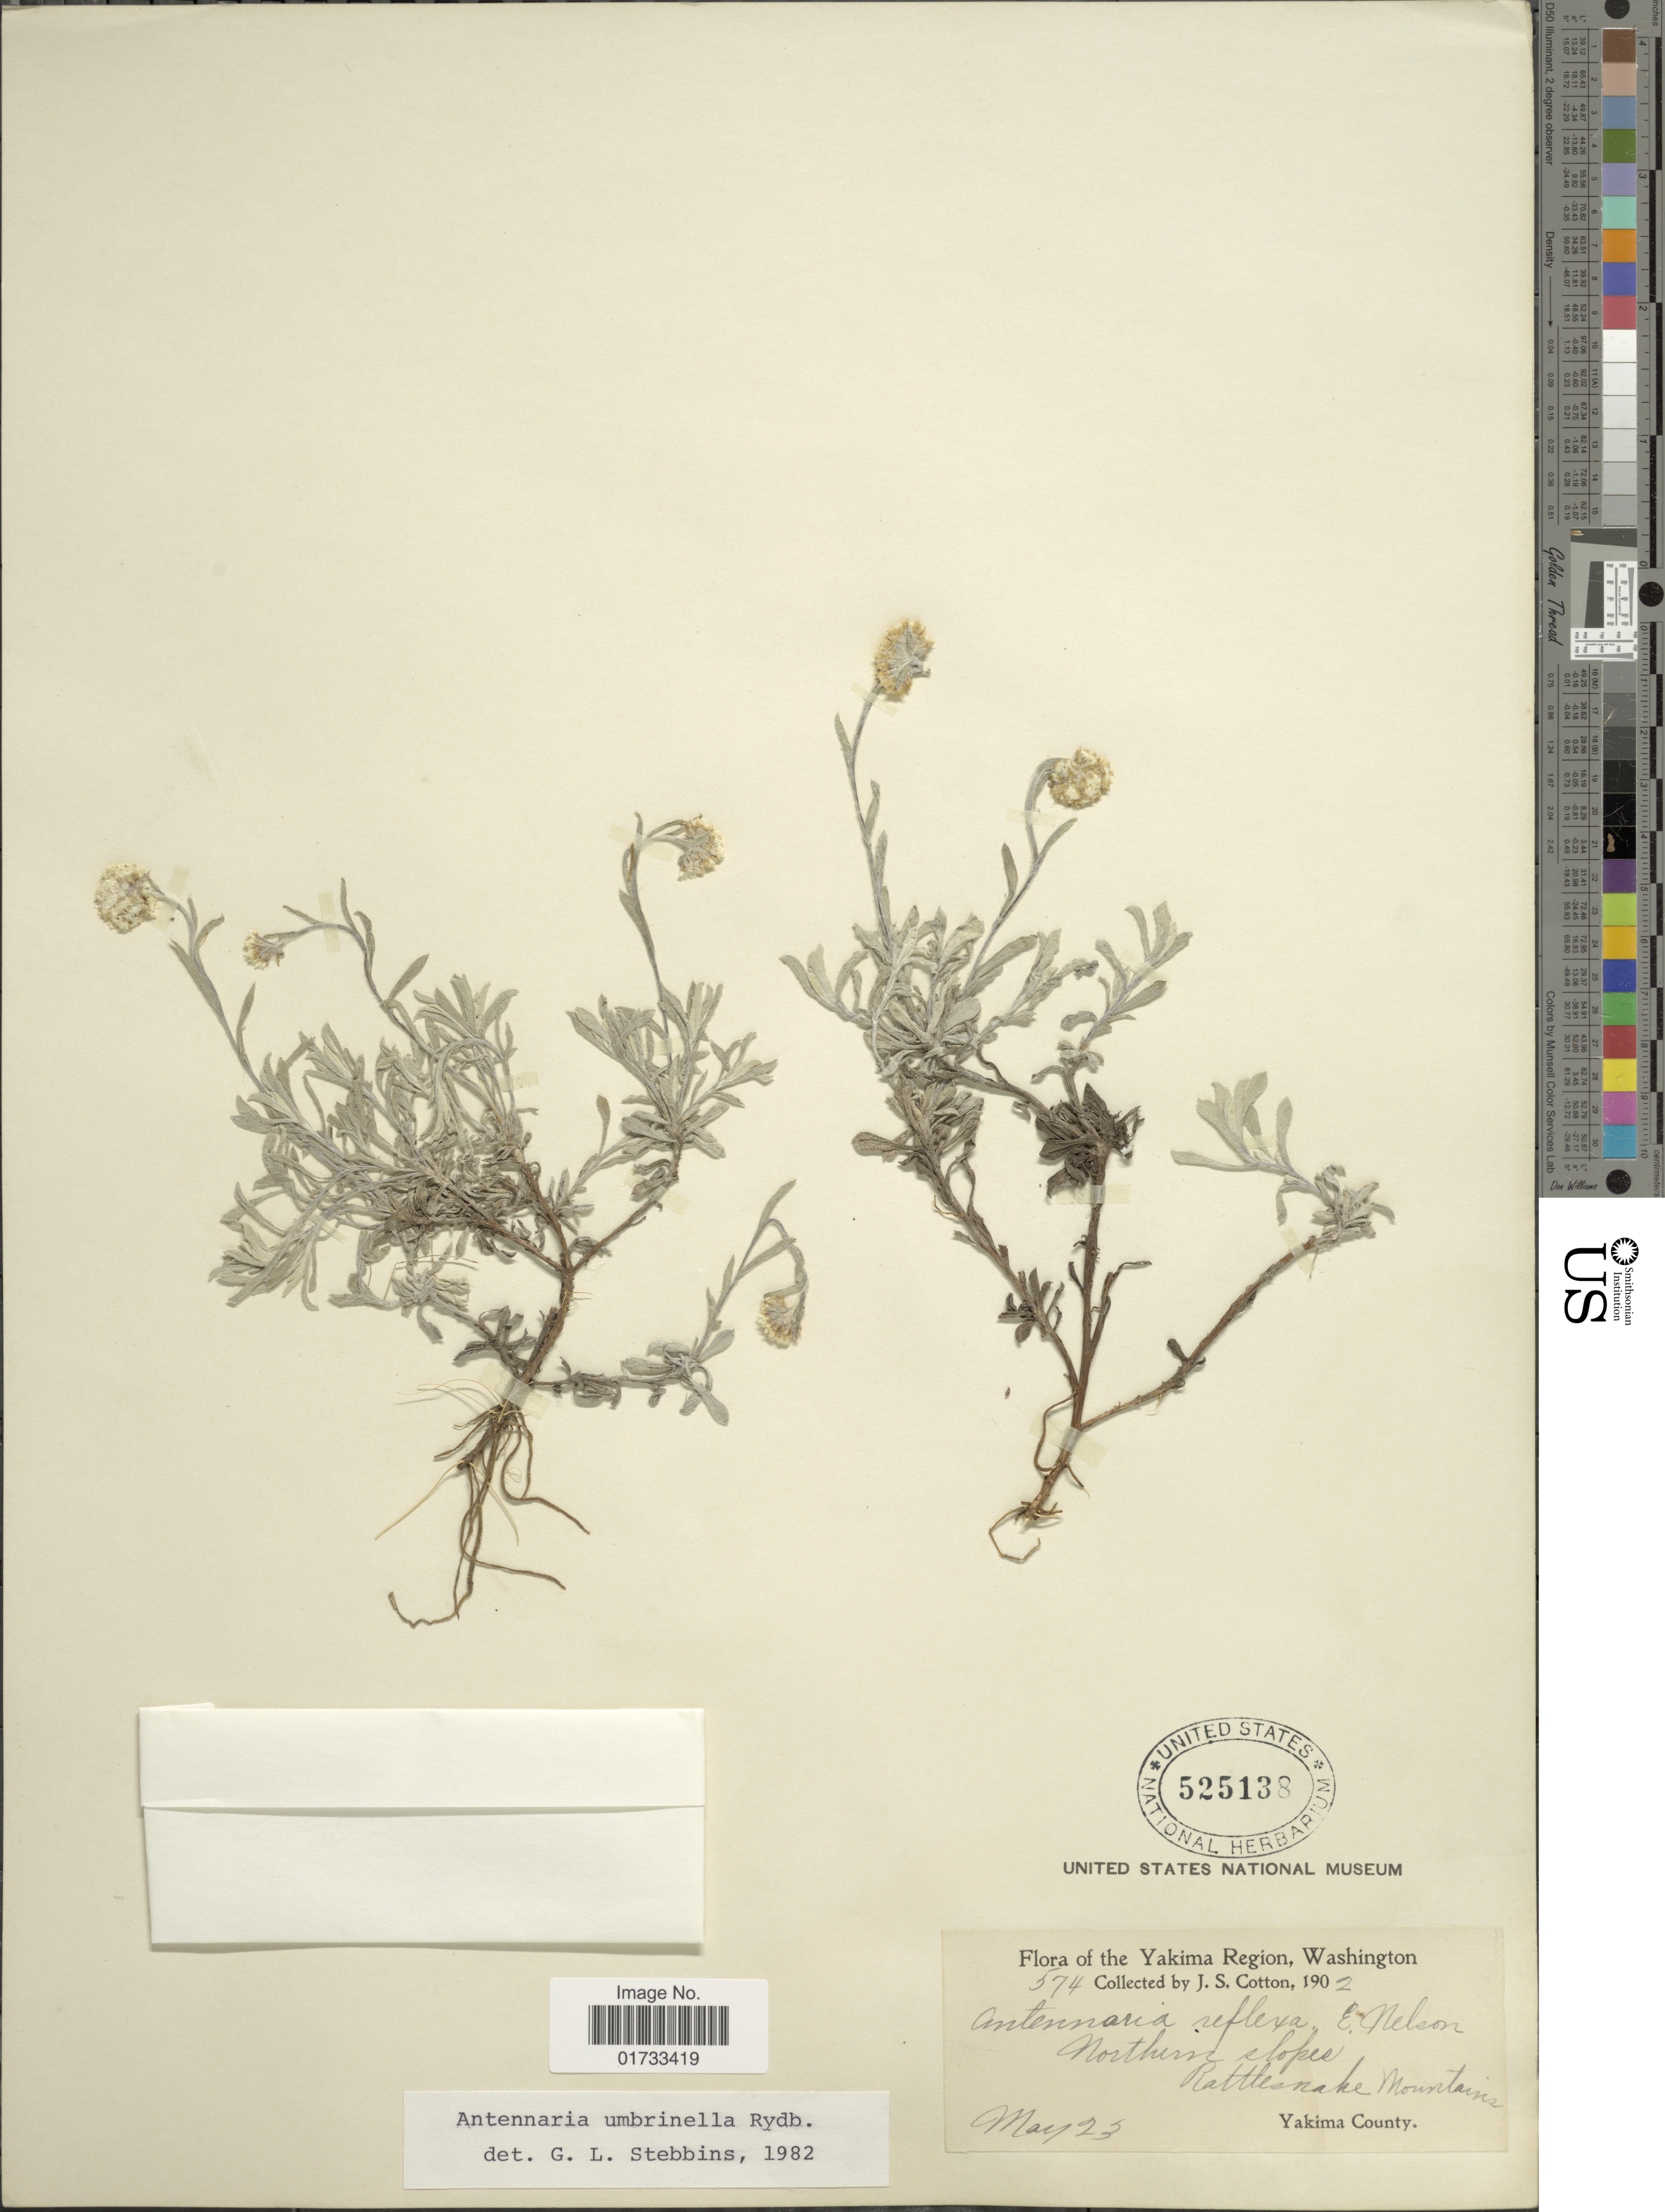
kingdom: Plantae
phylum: Tracheophyta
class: Magnoliopsida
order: Asterales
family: Asteraceae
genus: Antennaria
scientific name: Antennaria umbrinella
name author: Rydb.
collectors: J. S. Cotton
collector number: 574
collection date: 1902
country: United States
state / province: Washington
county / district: Yakima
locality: Yakima Region, Northern slopes, Rattlesnake Mountains, Yakima County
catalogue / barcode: US 525138